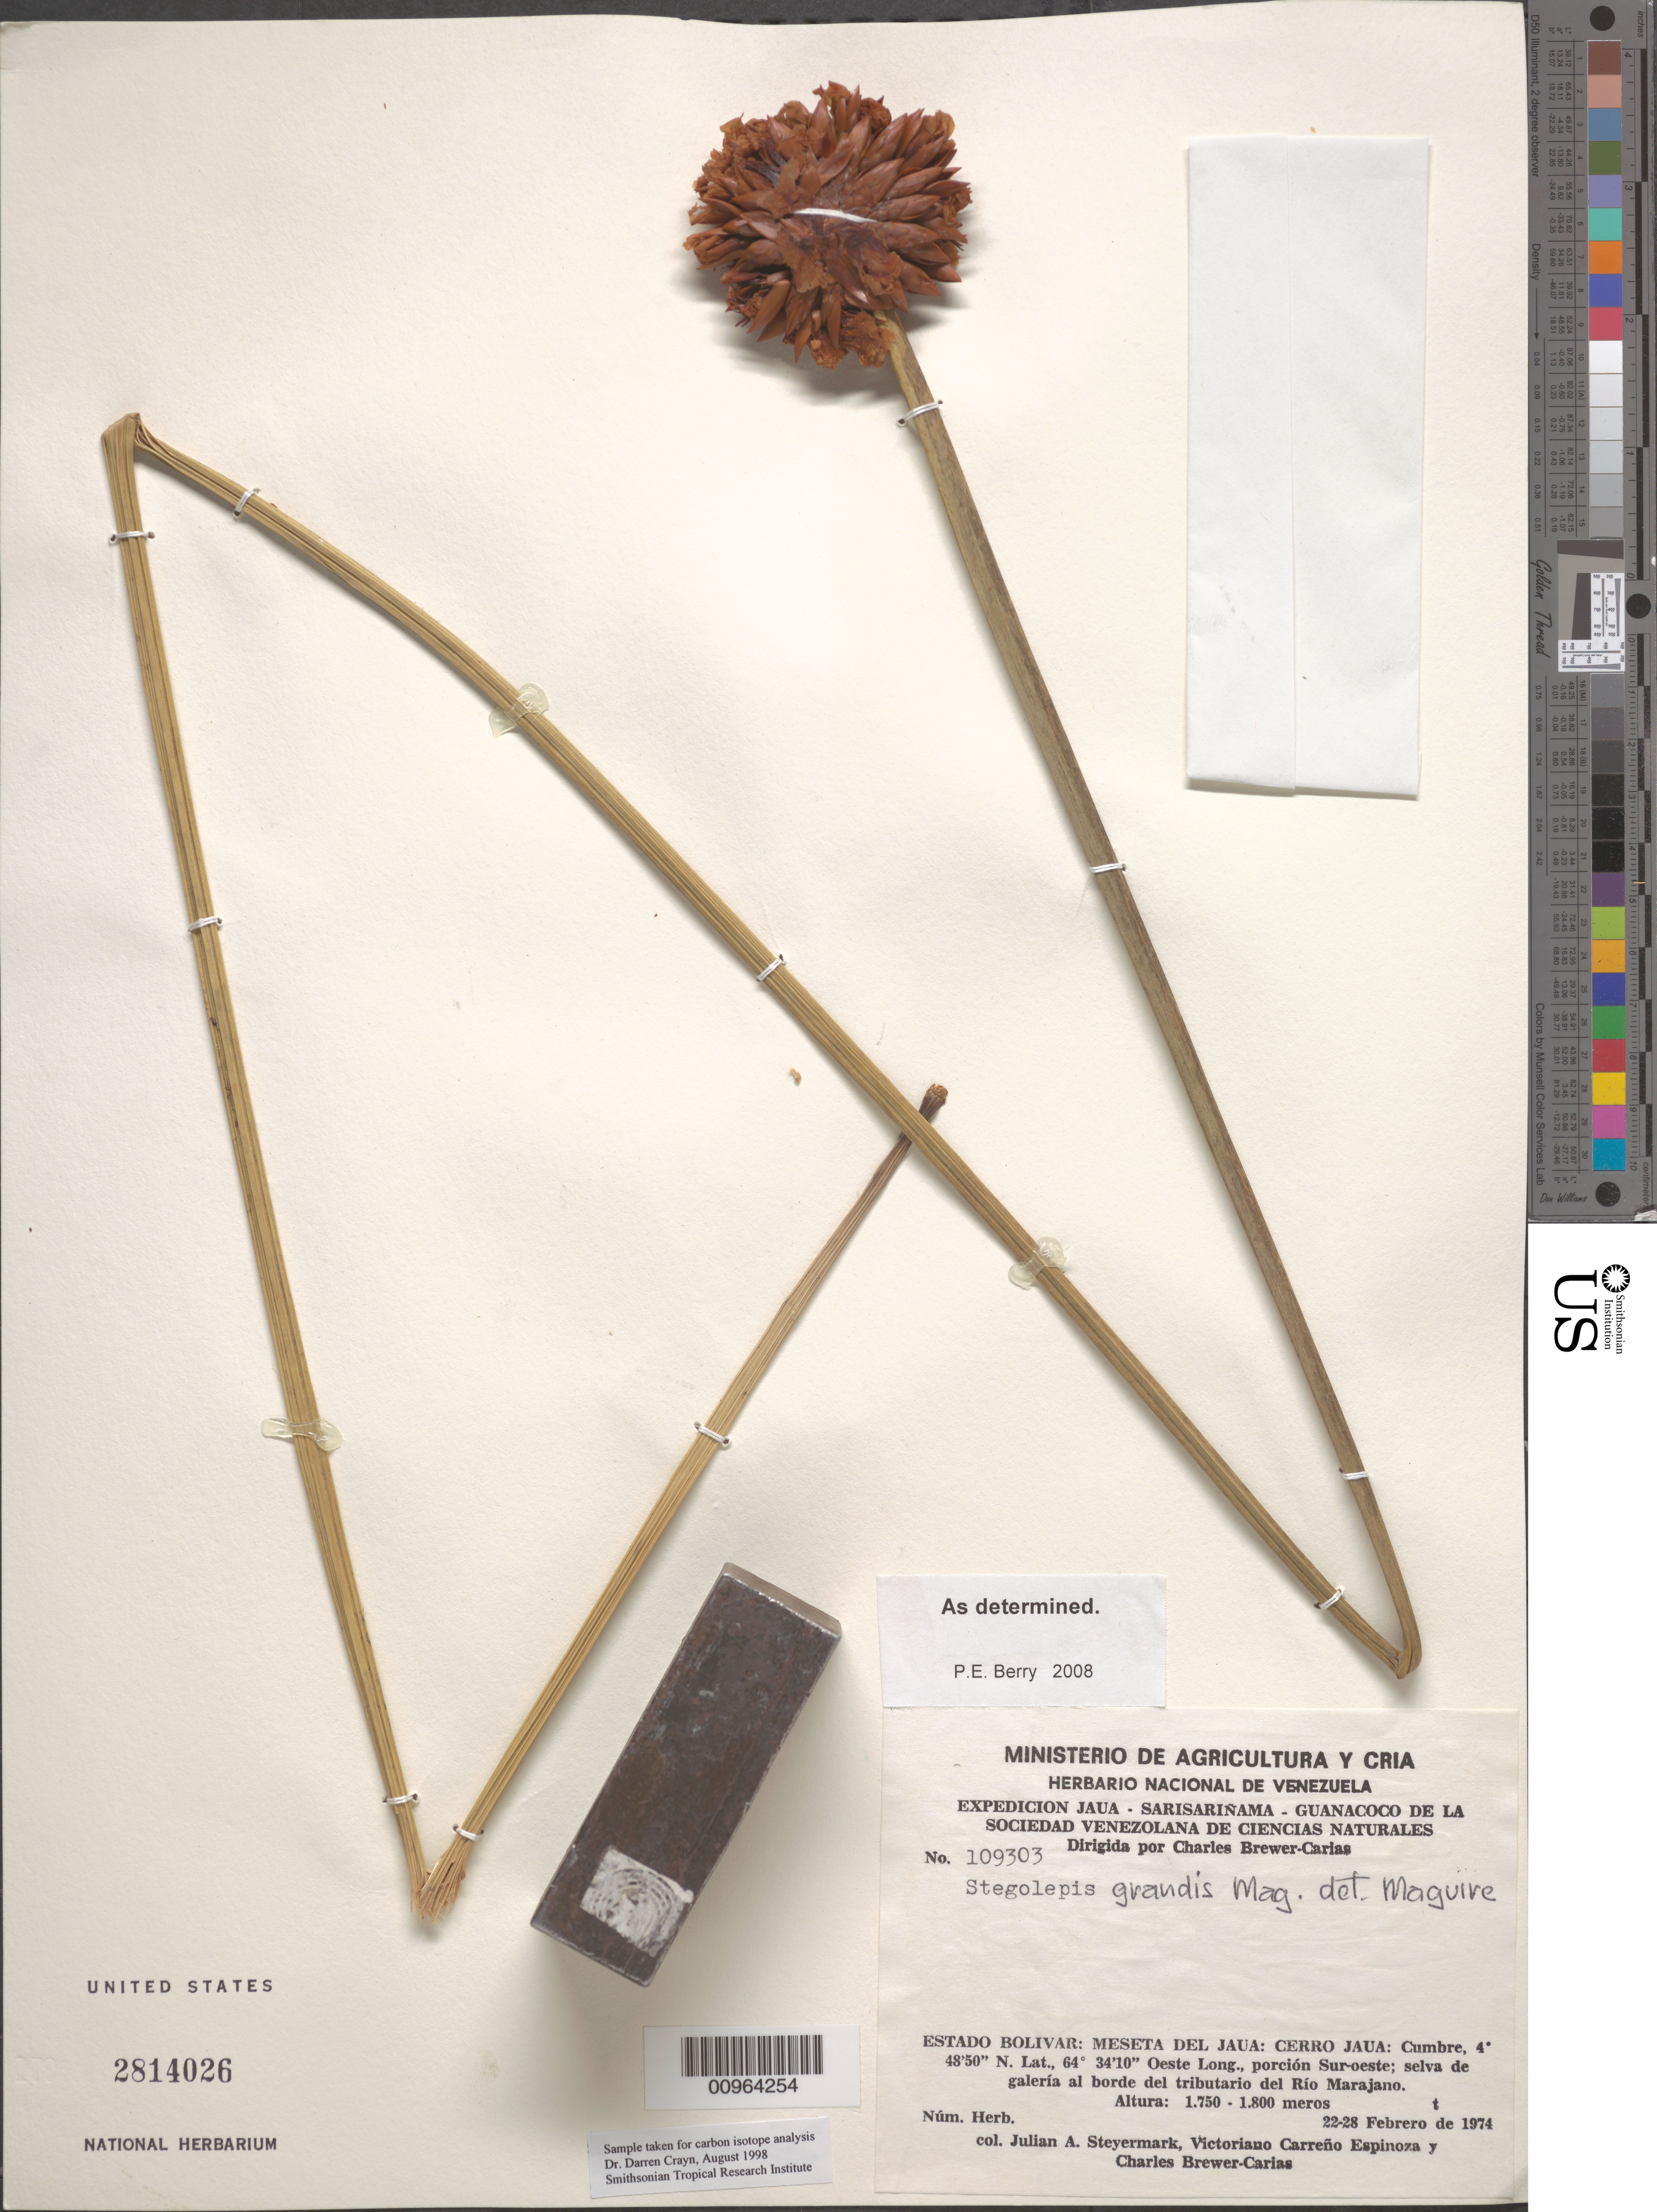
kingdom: Plantae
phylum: Tracheophyta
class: Liliopsida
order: Poales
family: Rapateaceae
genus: Stegolepis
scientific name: Stegolepis grandis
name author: Maguire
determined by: Maguire, Bassett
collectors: J. Steyermark, V. Carreño E. & C. Brewer-Carias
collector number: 109303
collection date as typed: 22-Feb-74 to 28-Feb-74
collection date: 1974-02-22/1974-02-28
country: Venezuela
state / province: Bolívar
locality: Meseta del Jaua: Cerro Jaua, portion SO. Río Marajano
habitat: Selva de galeria al borde del tributario del rio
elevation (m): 1750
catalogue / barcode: US 2814026